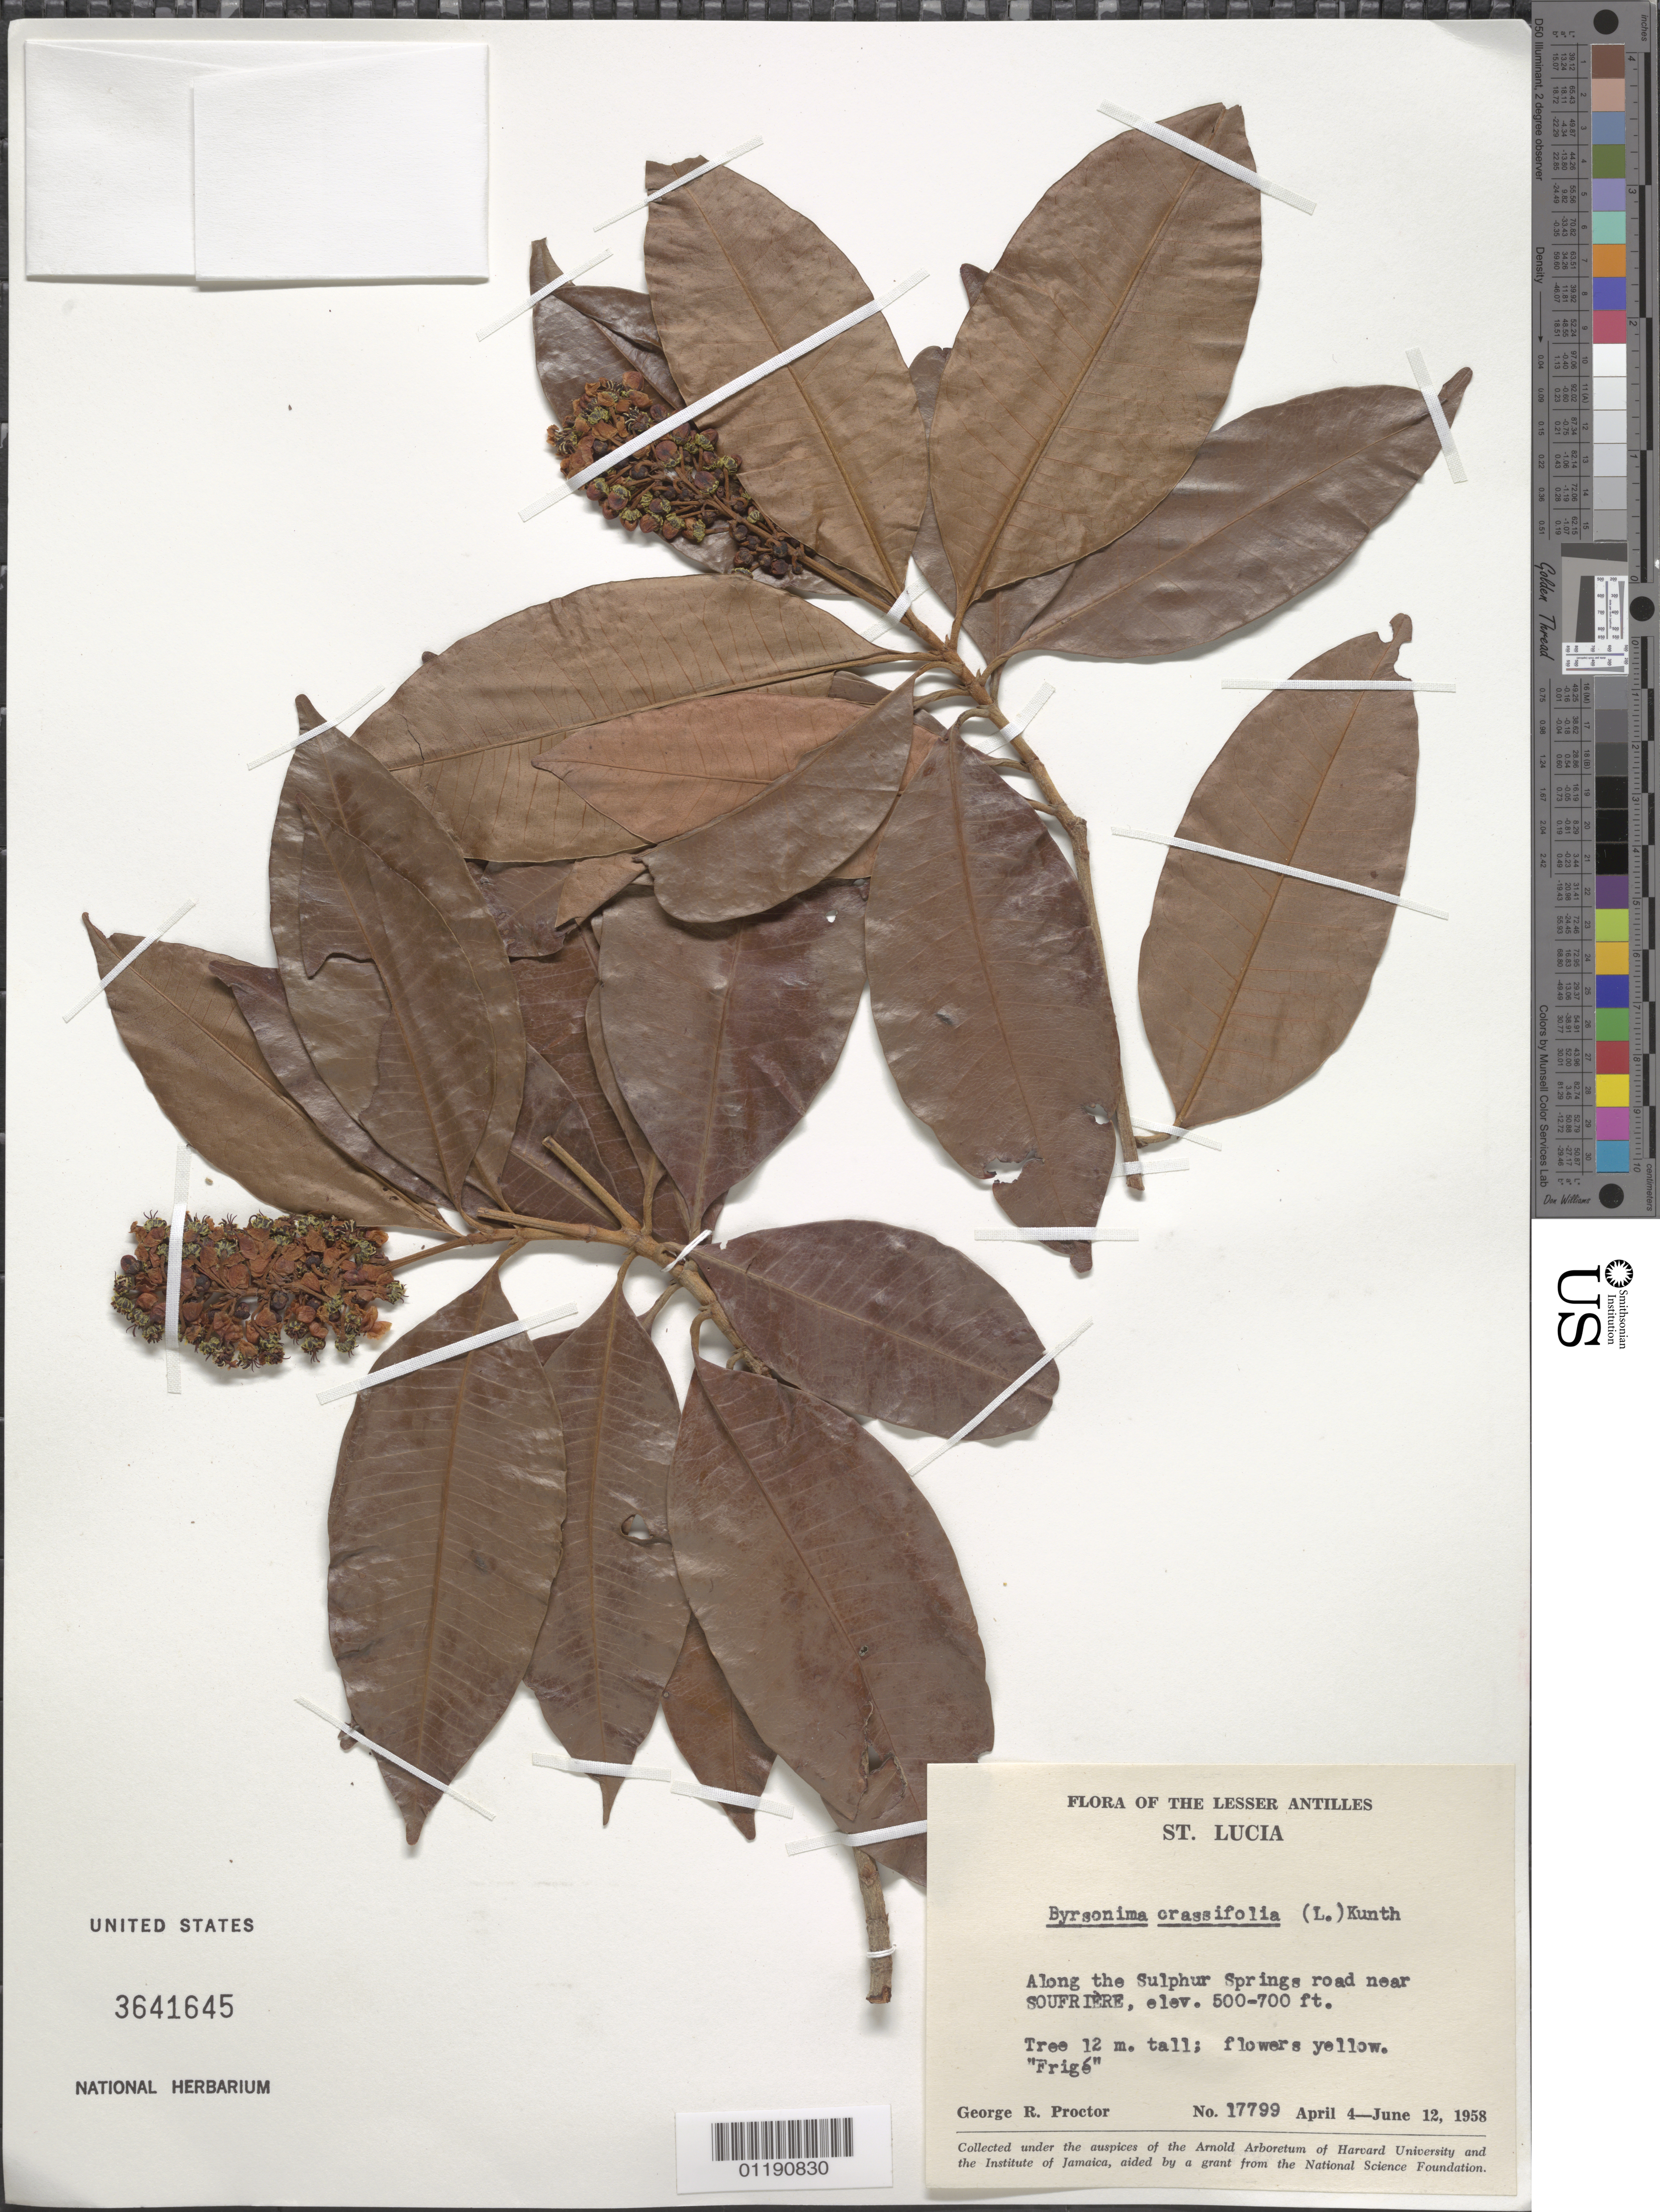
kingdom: Plantae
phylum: Tracheophyta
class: Magnoliopsida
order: Malpighiales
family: Malpighiaceae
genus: Byrsonima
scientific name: Byrsonima crassifolia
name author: (L.) Kunth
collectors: G. R. Proctor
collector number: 17799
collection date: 1958-04-04/1958-06-12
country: St. Lucia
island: Saint Lucia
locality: Along the Sulphur Springs road near Soufrière.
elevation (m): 152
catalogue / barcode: US 3641645